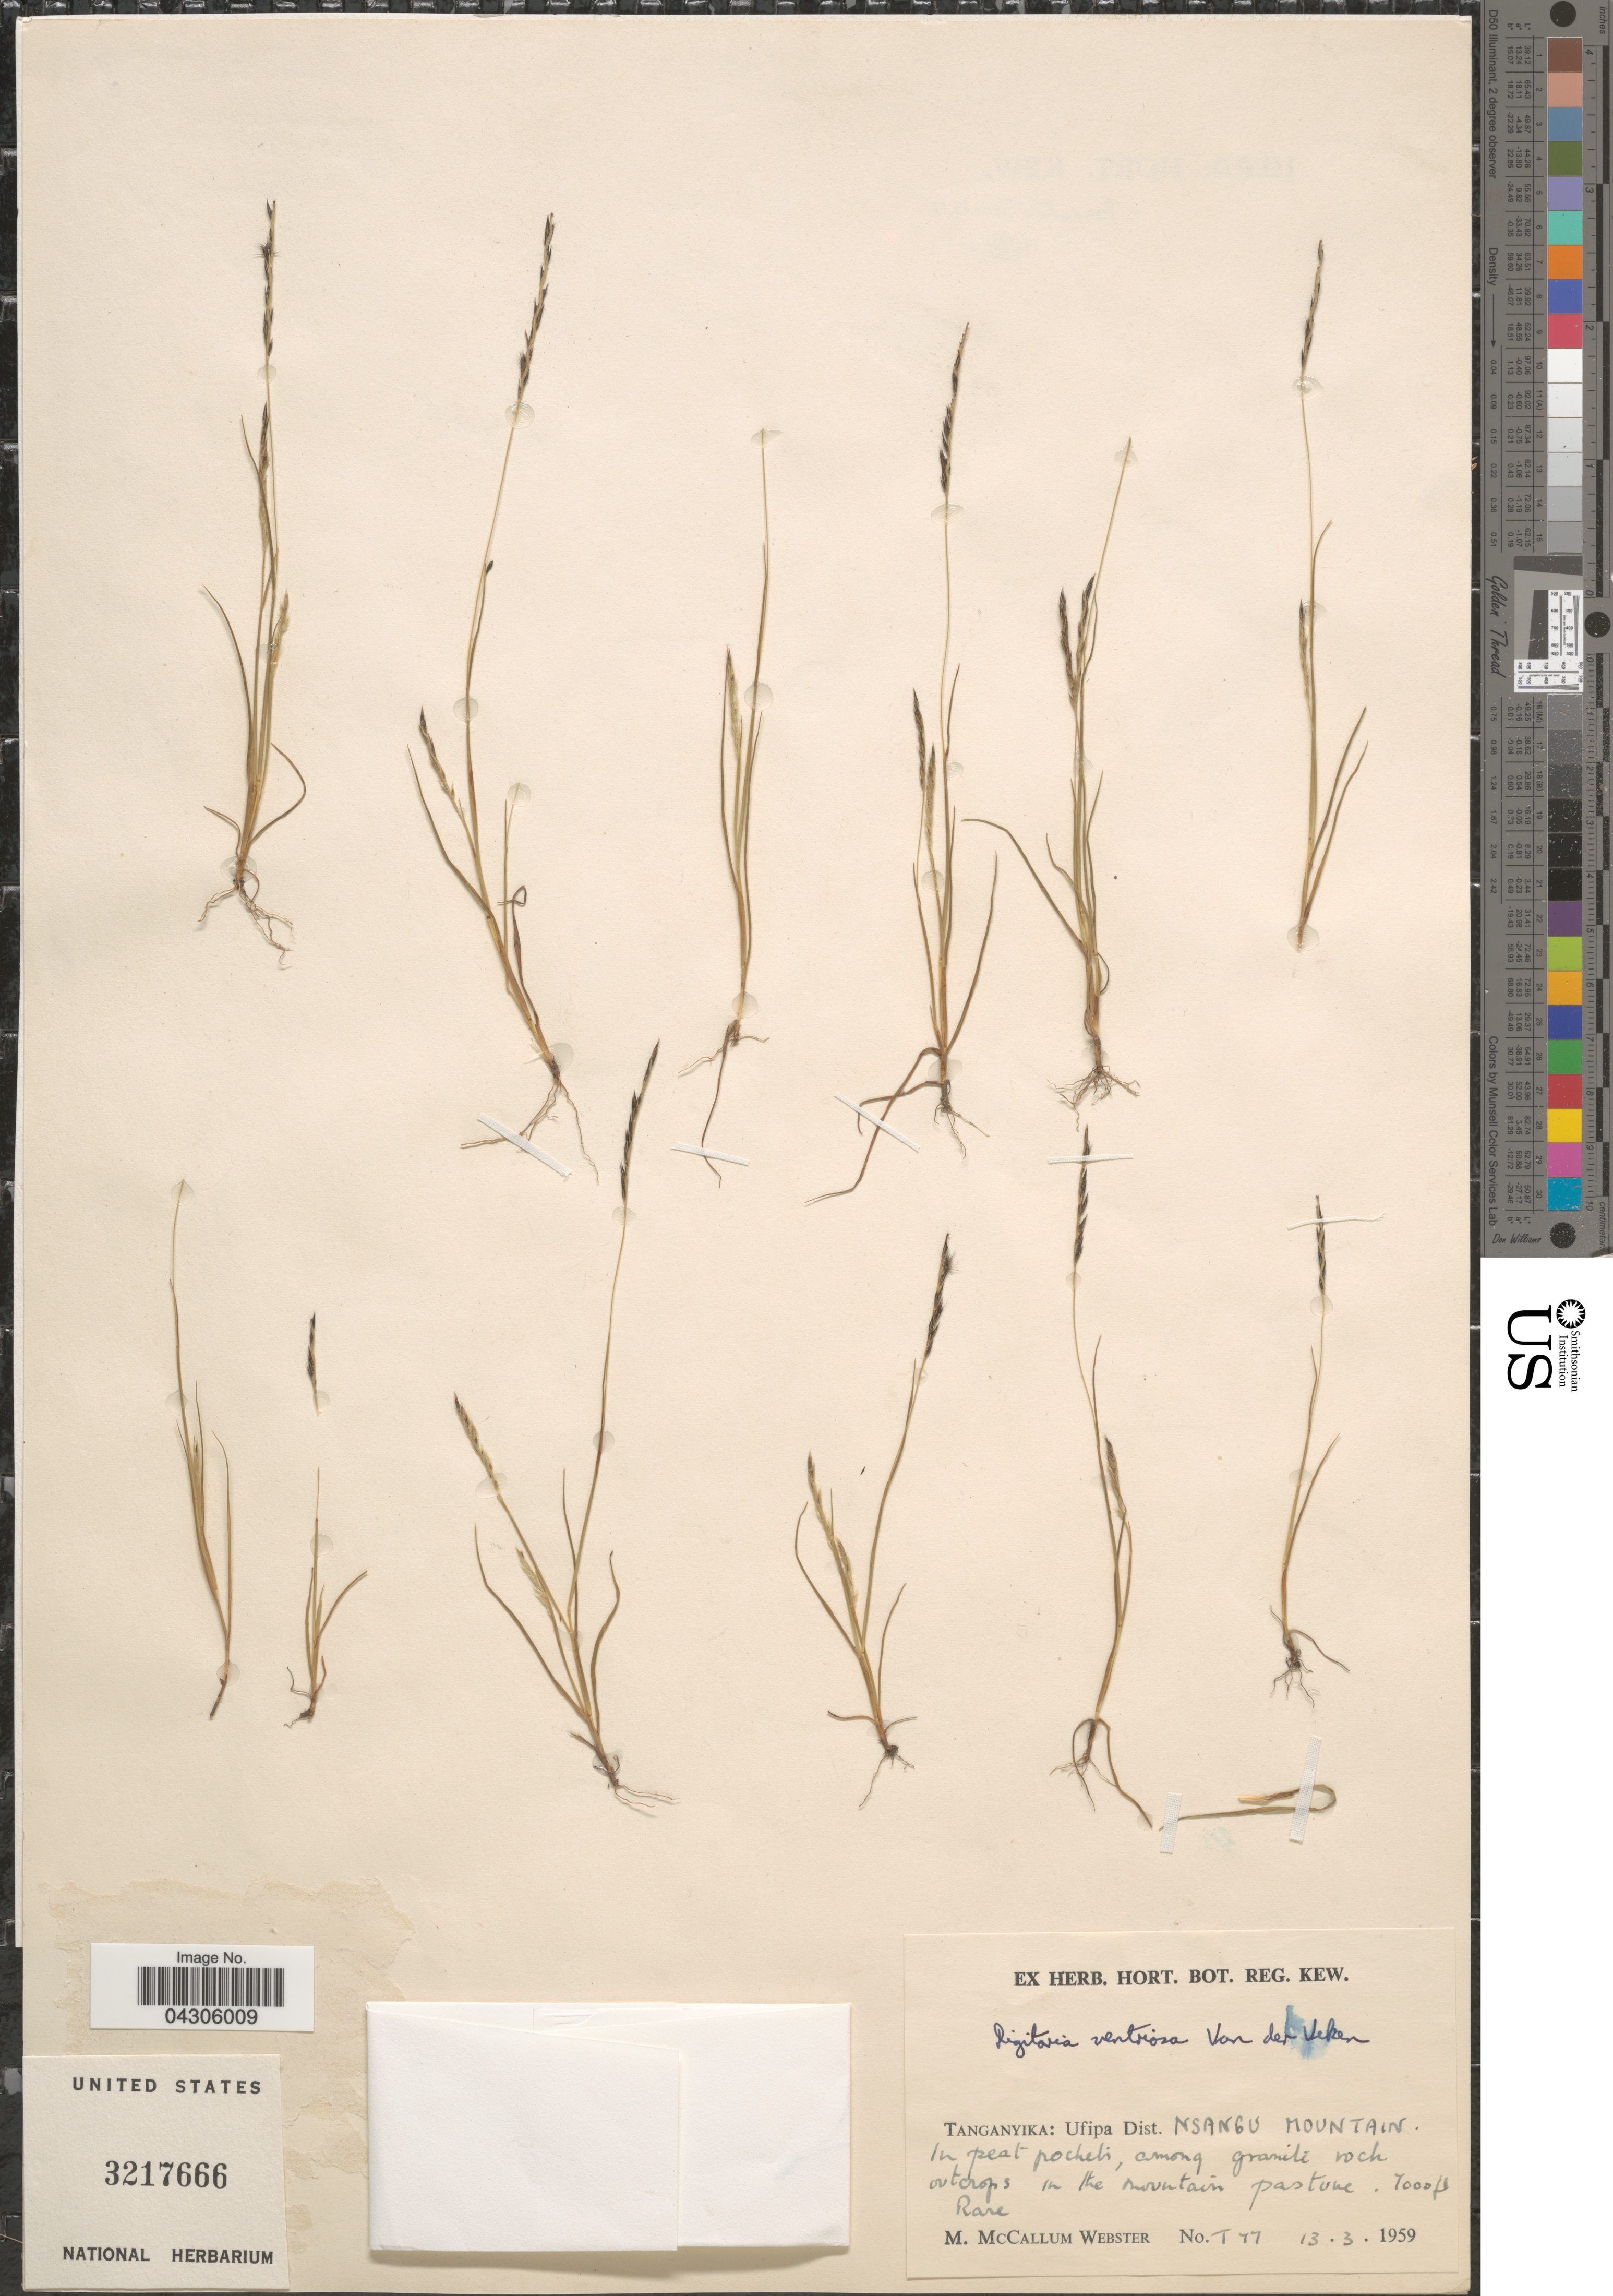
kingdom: Plantae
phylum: Tracheophyta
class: Liliopsida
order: Poales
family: Poaceae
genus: Digitaria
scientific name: Digitaria ventriosa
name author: Van der Veken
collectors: M. Webster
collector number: T77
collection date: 1959-03-13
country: Tanzania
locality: Tanganyika: Ufipa Dist. Nsangu Mountain.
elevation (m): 2134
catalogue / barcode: US 3217666